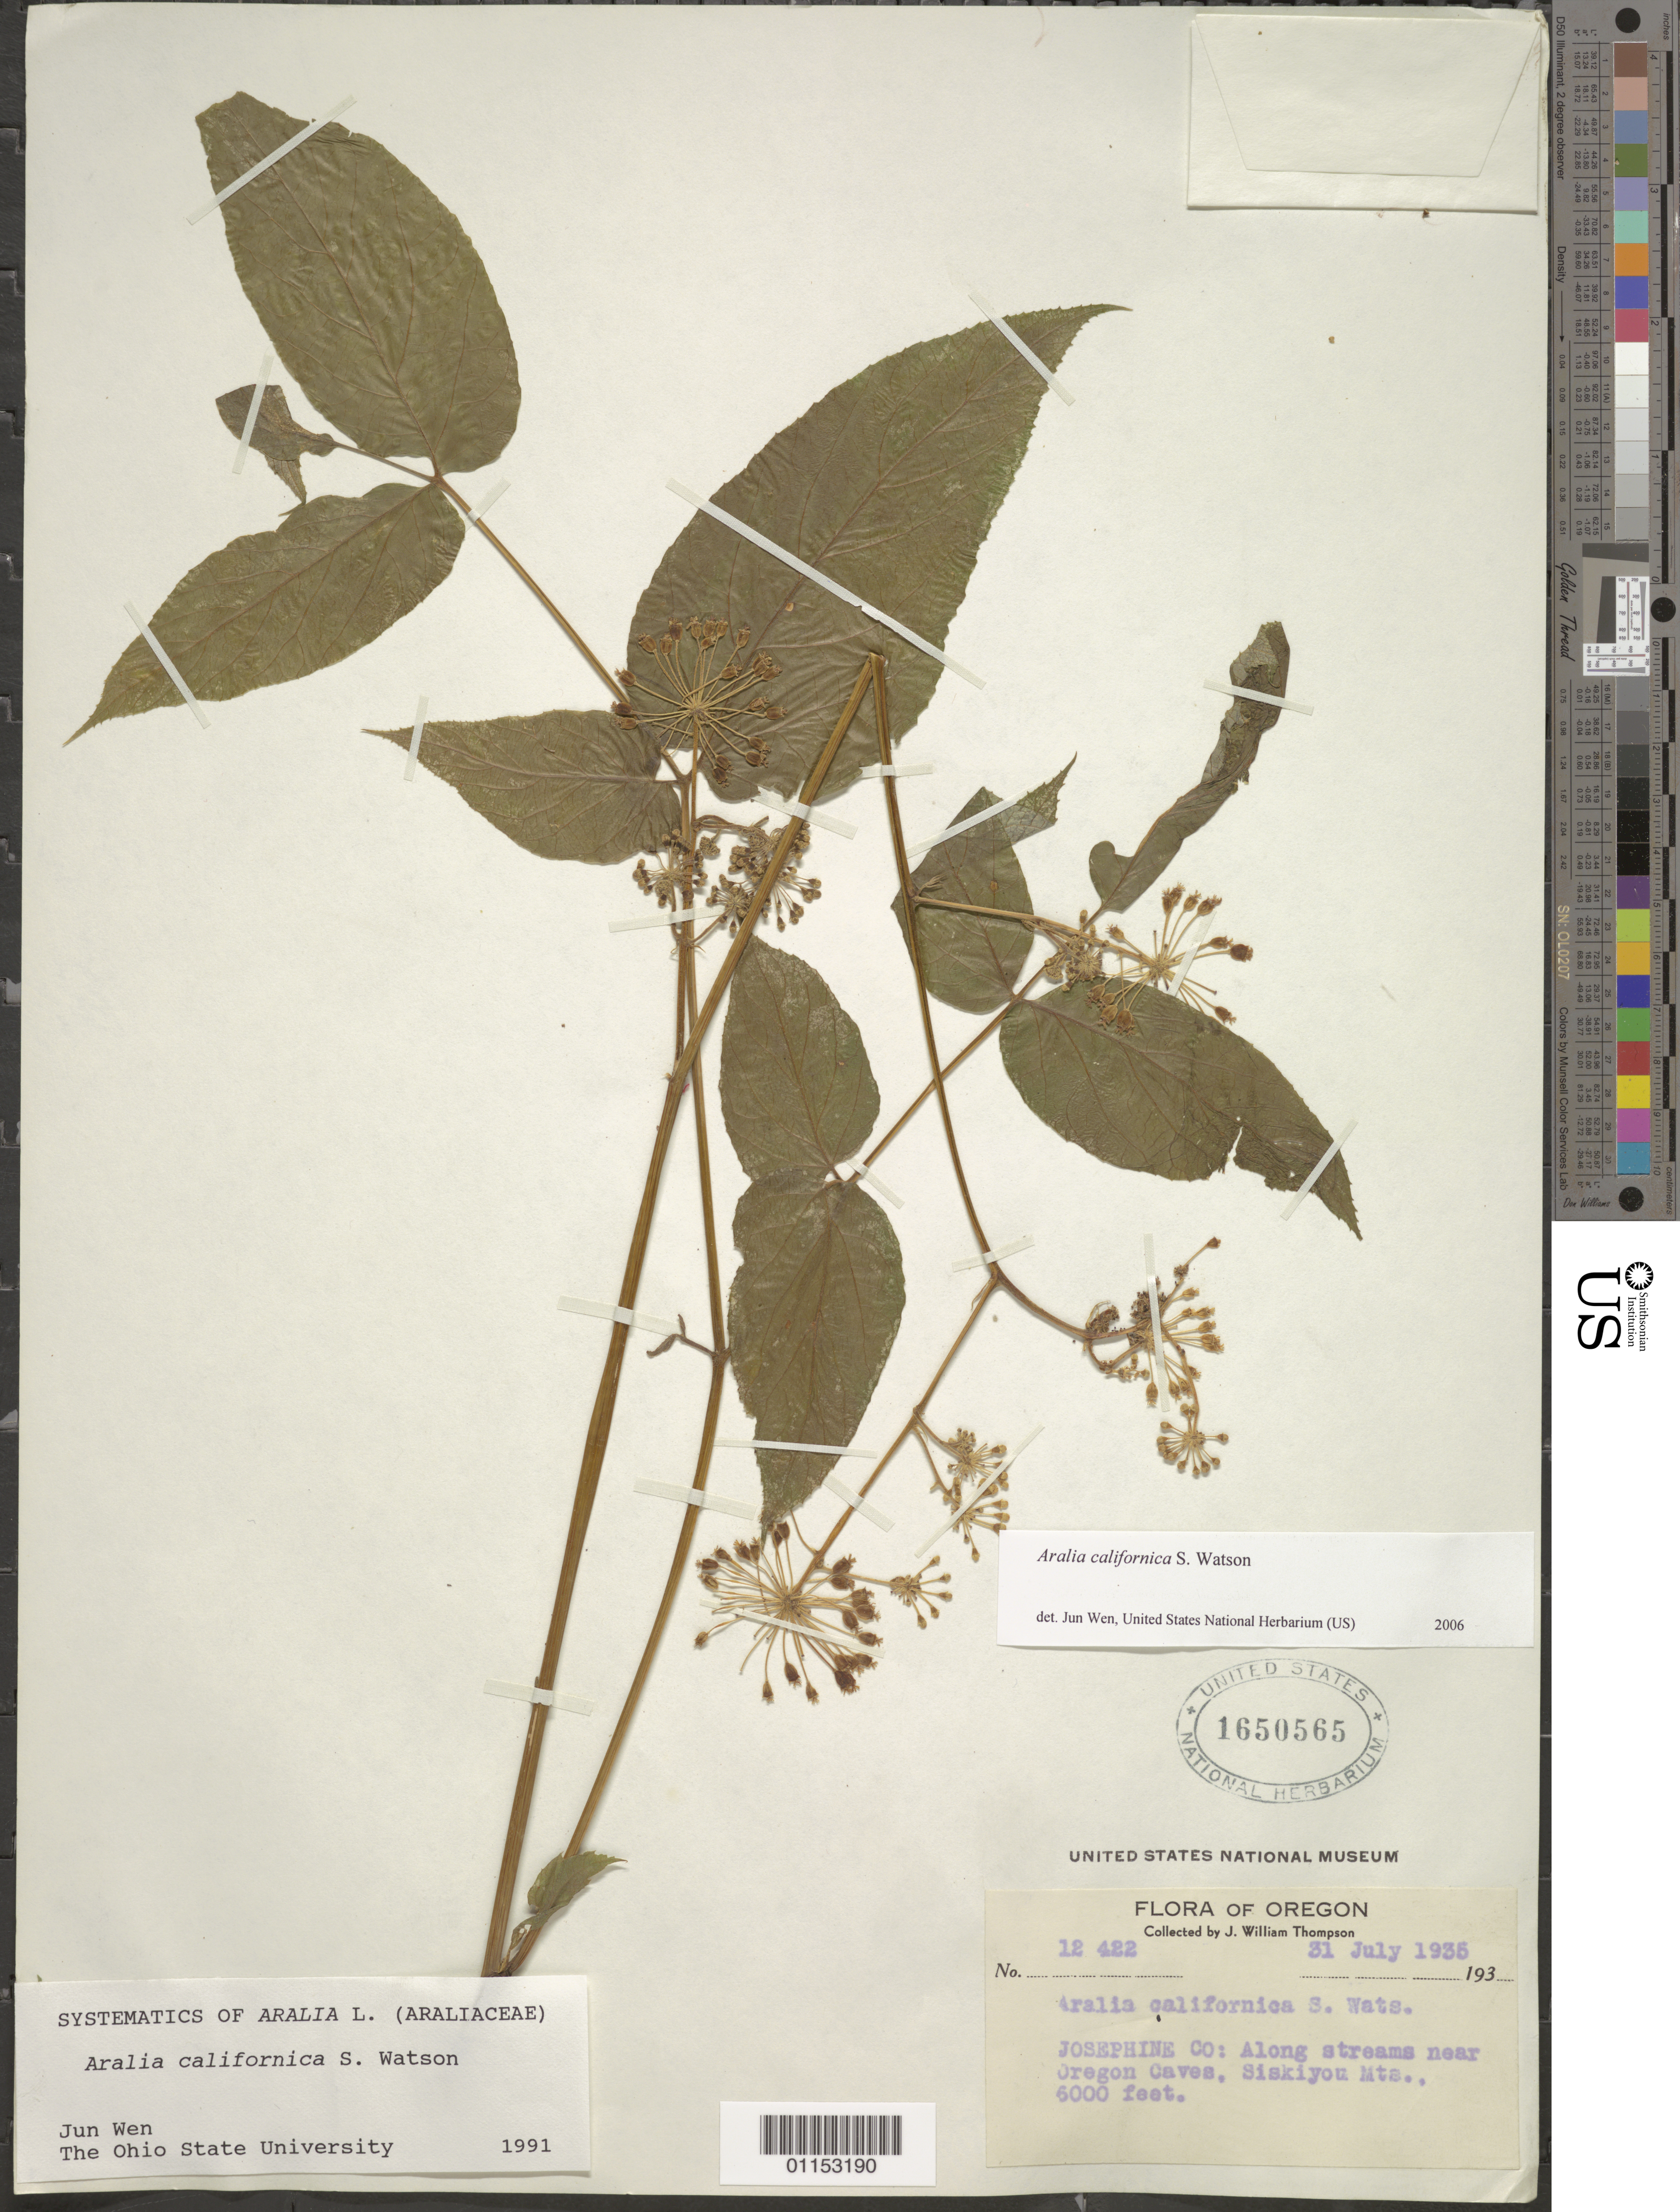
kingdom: Plantae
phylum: Tracheophyta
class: Magnoliopsida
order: Apiales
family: Araliaceae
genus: Aralia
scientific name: Aralia californica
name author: S. Watson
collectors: J. W. Thompson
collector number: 12422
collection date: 1935-07-31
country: United States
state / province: Oregon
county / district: Josephine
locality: Near Oregon Caves, Siskiyou Mts.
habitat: Along streams.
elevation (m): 1829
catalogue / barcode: US 1650565